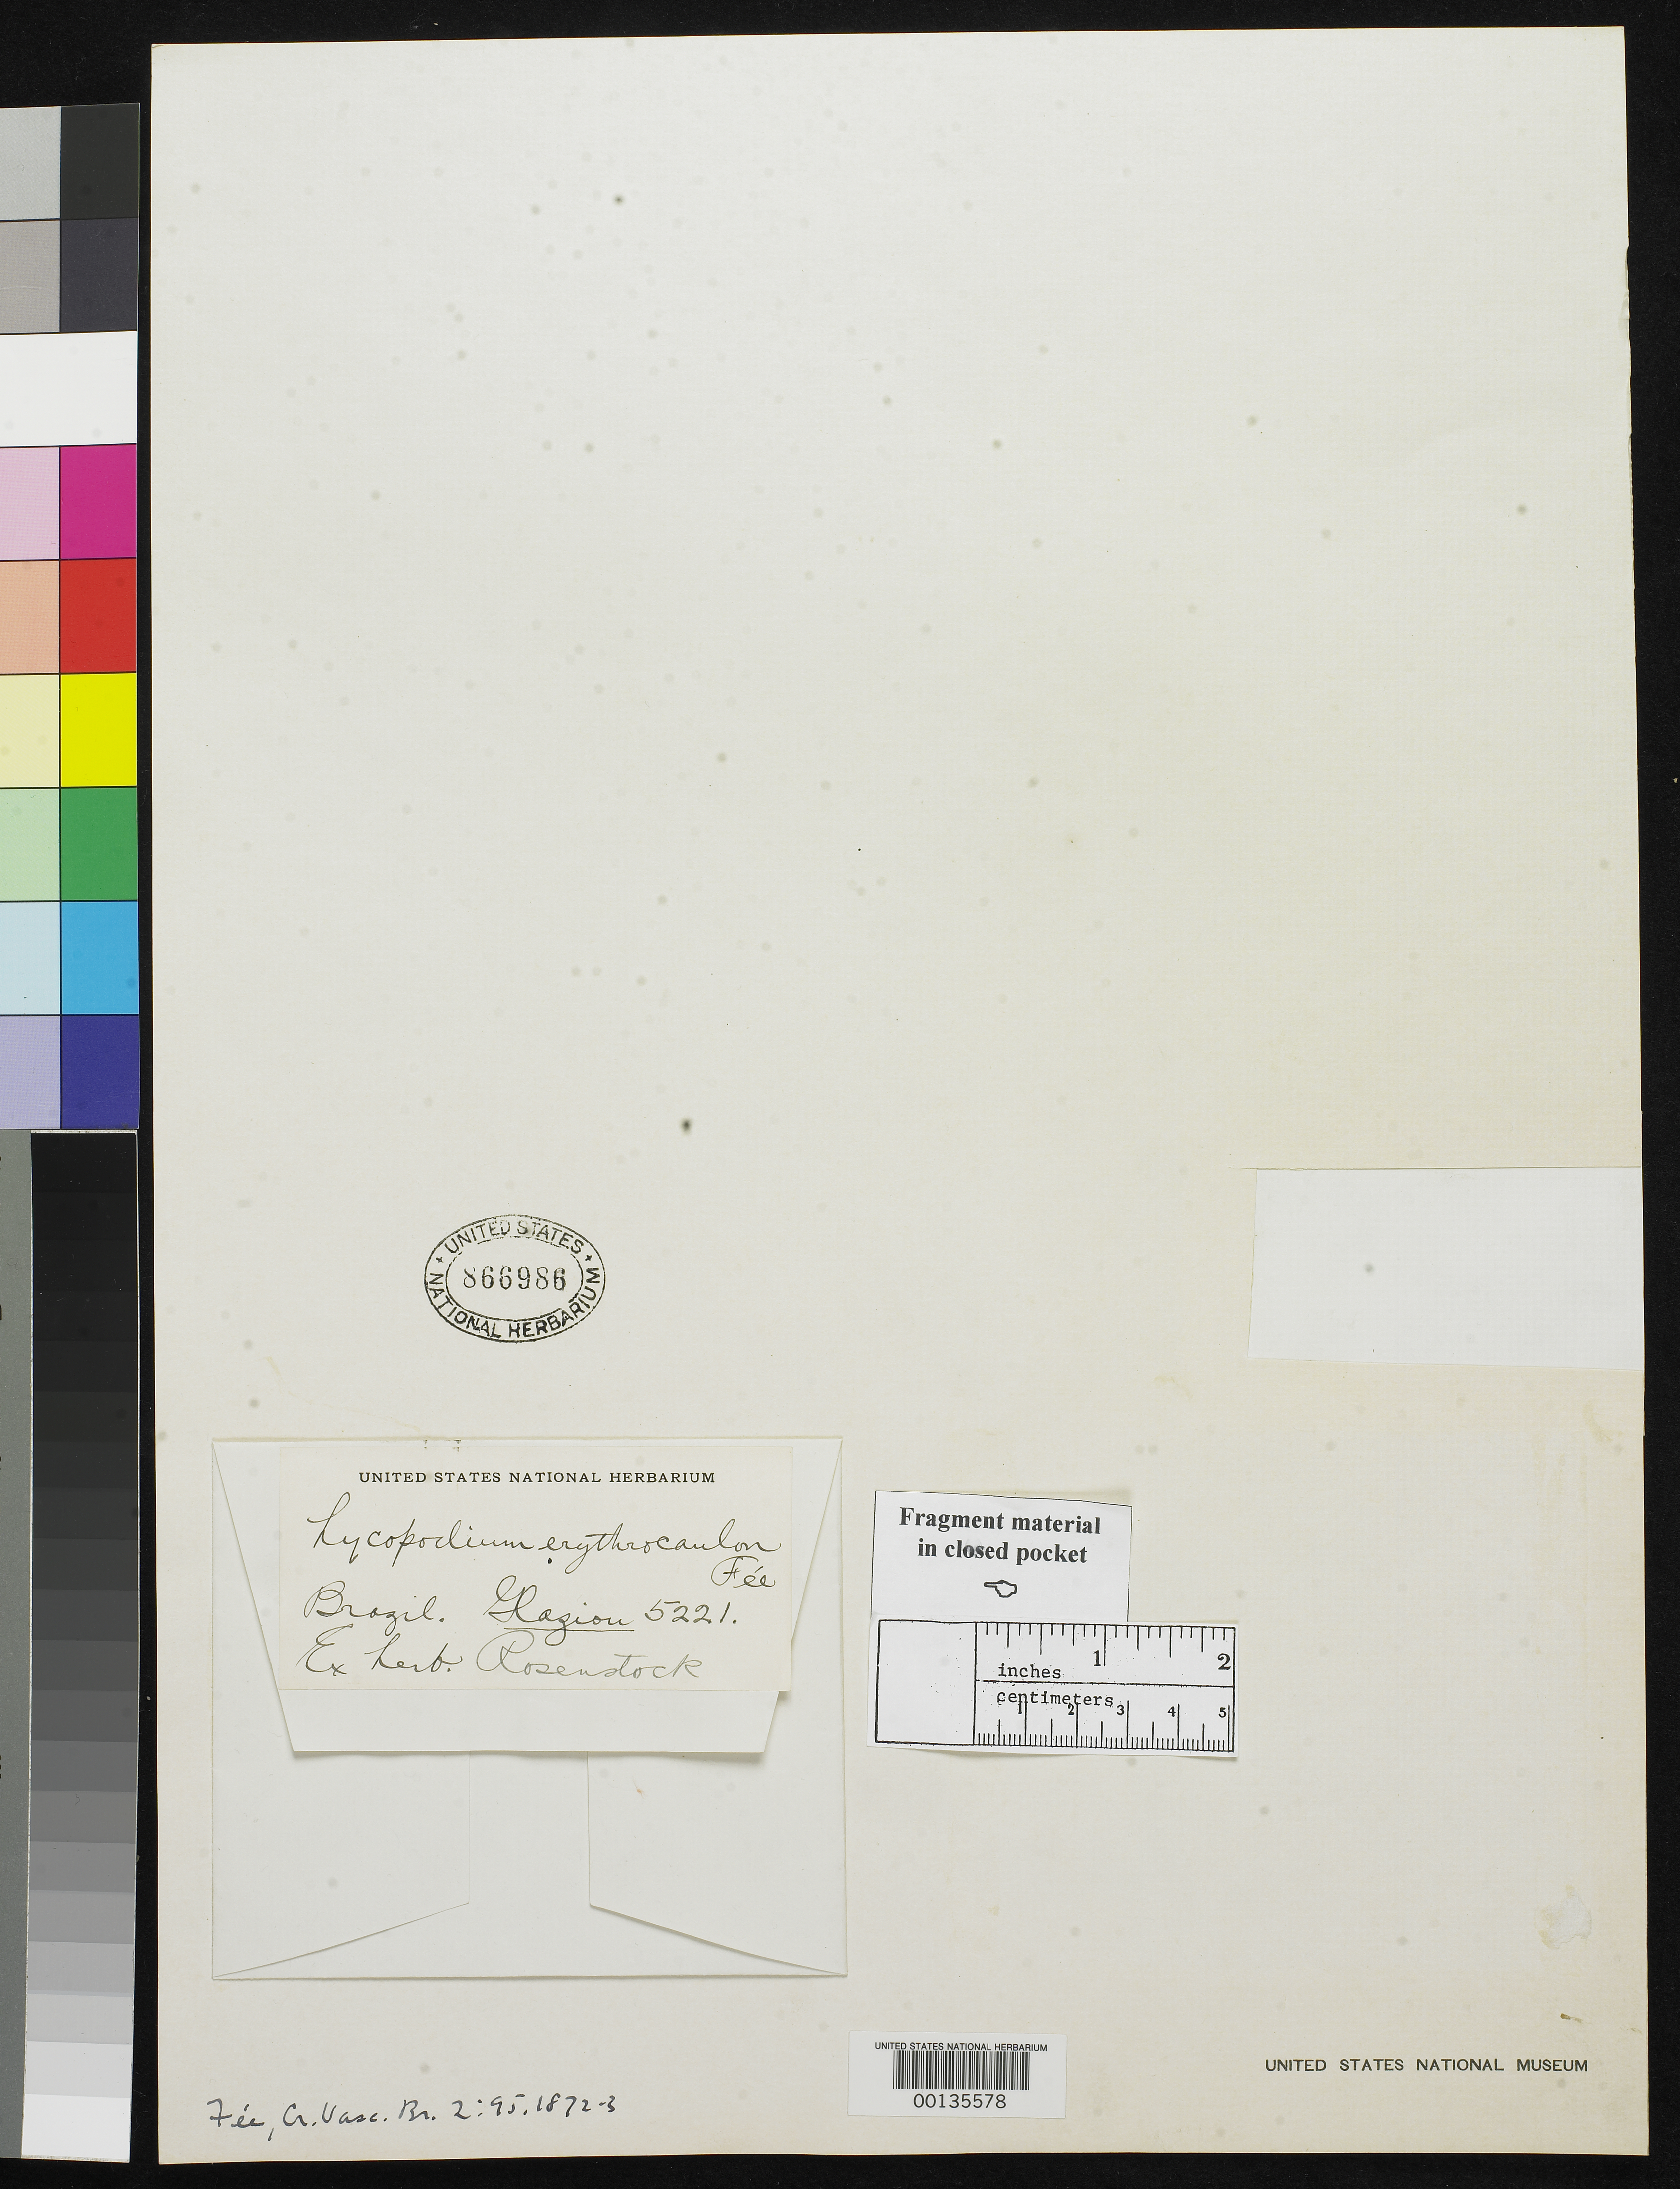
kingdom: Plantae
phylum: Tracheophyta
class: Lycopodiopsida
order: Lycopodiales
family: Lycopodiaceae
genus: Lycopodium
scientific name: Lycopodium erythrocaulon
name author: Fée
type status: Type Collection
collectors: A. F. M. Glaziou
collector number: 5221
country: Brazil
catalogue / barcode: US 866986